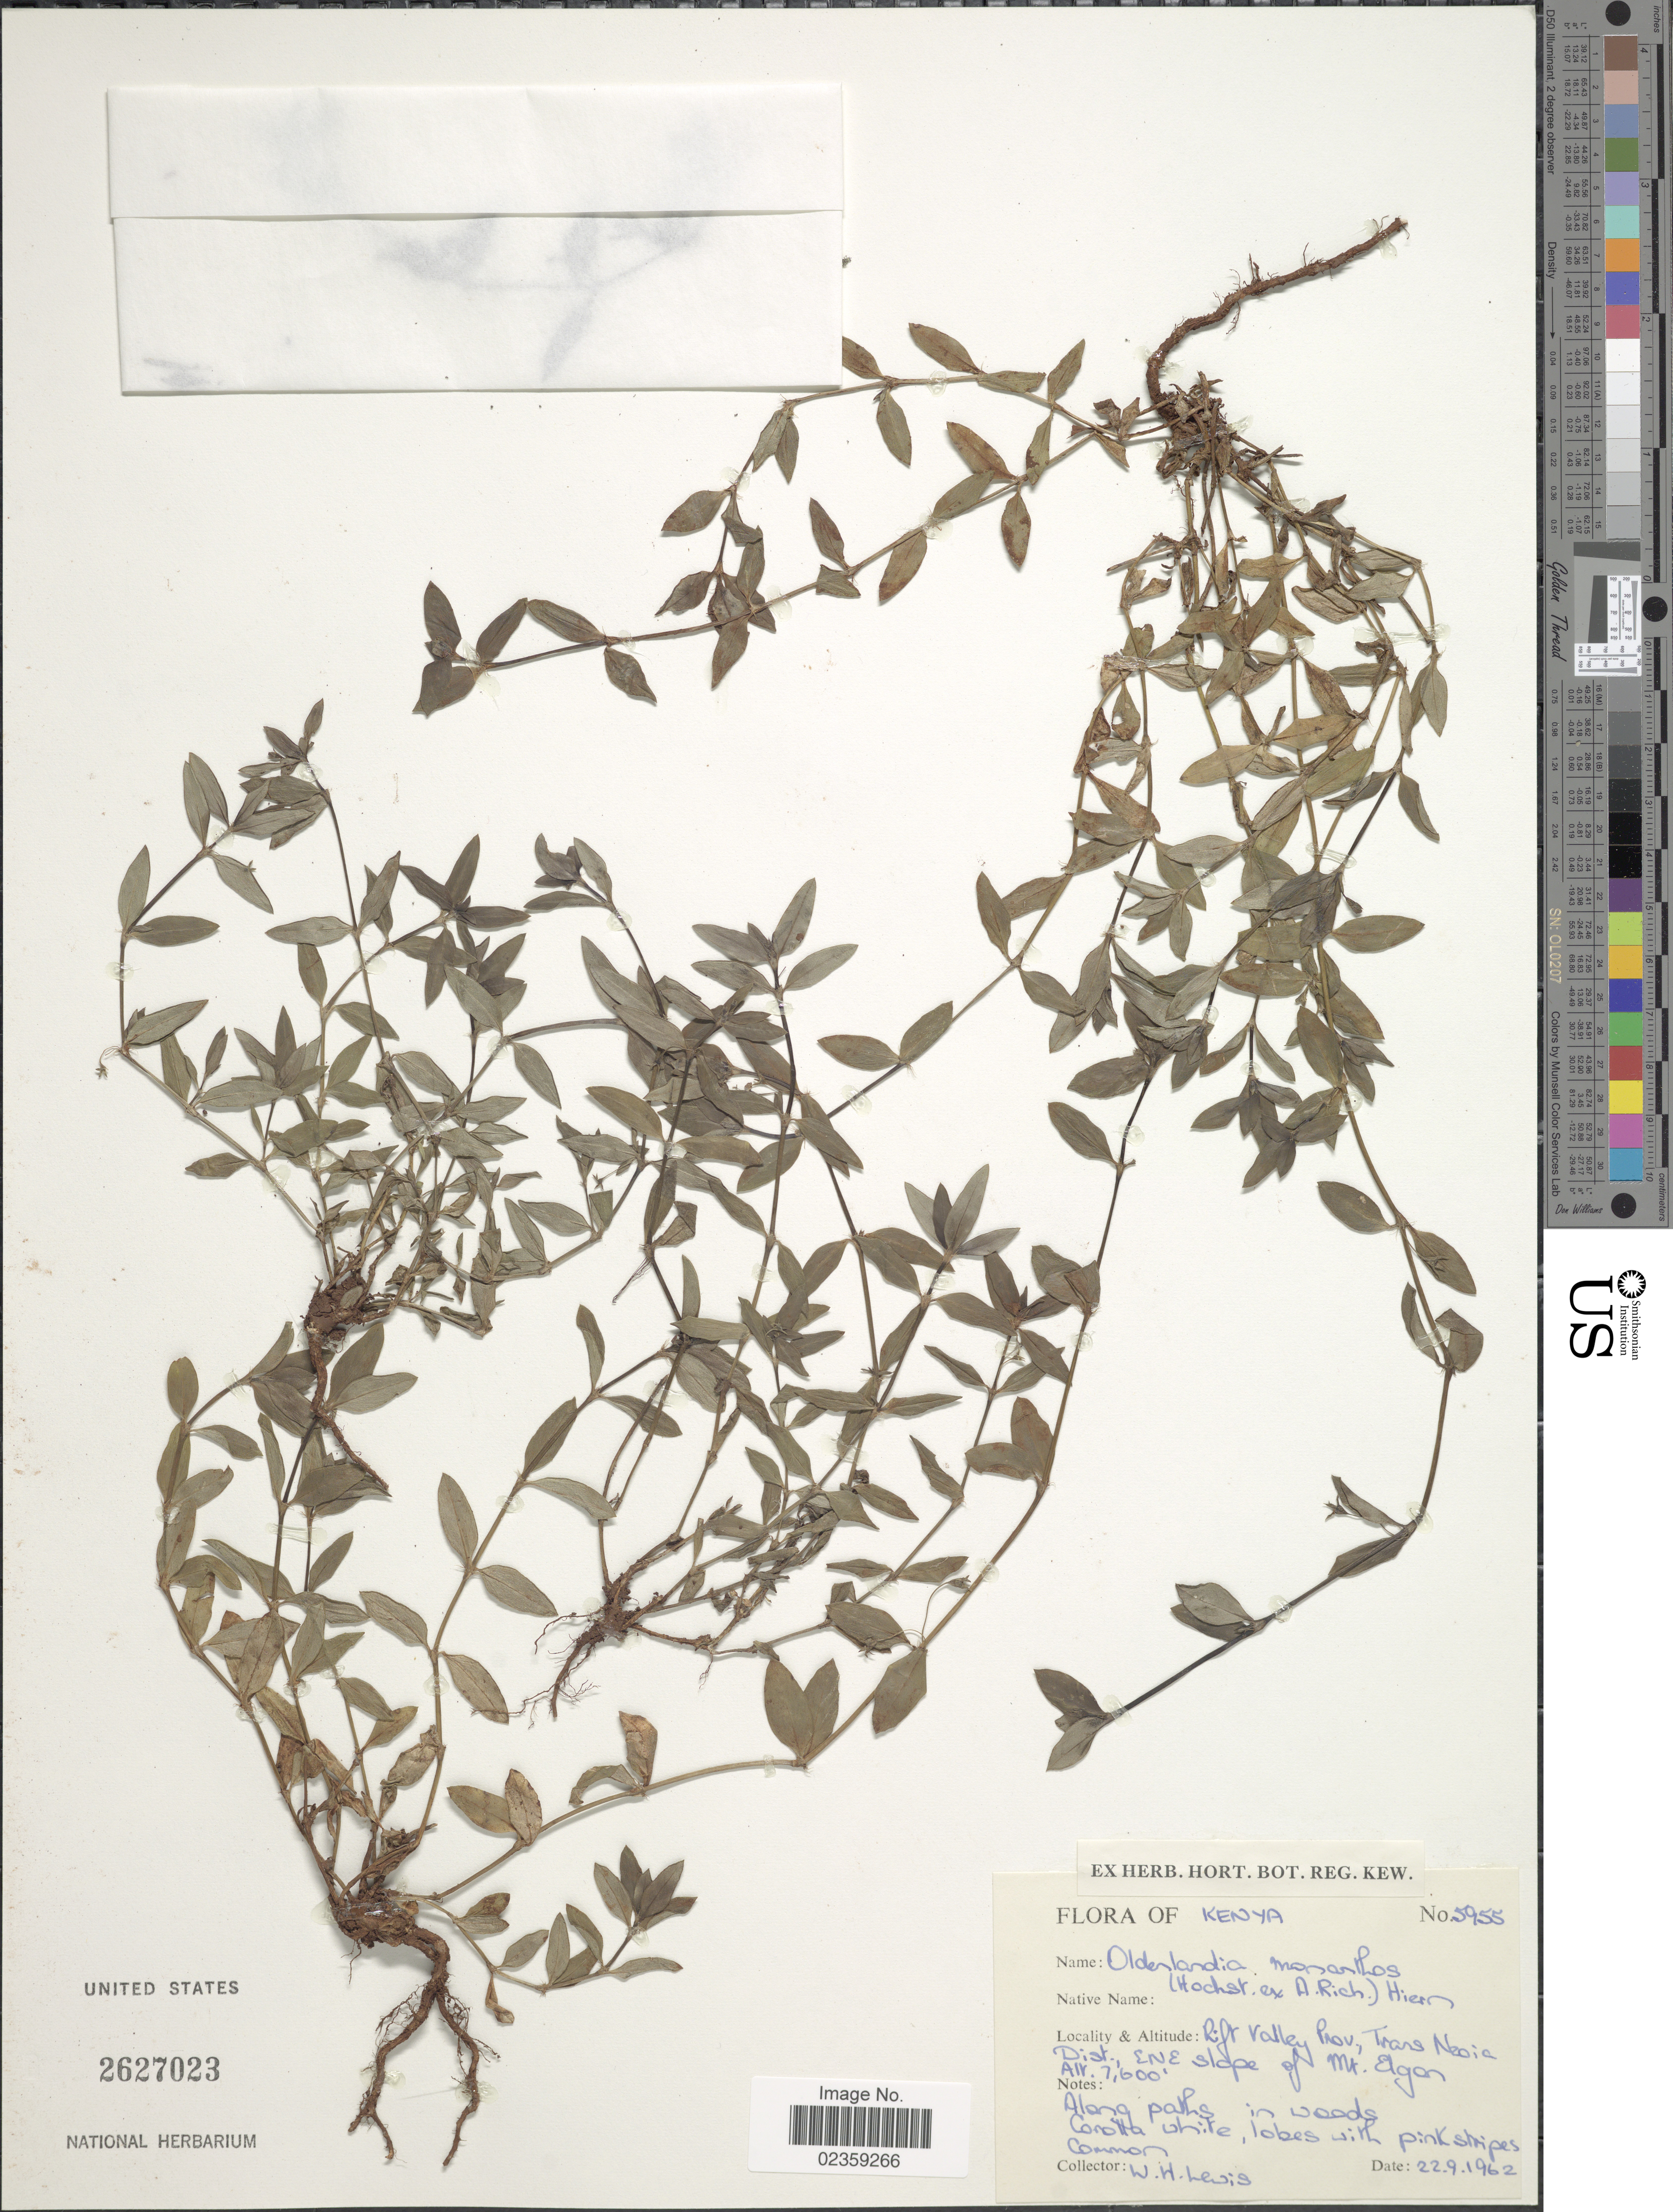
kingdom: Plantae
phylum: Tracheophyta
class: Magnoliopsida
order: Gentianales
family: Rubiaceae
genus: Oldenlandia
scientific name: Oldenlandia monanthos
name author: (Hochst. ex A. Rich.) Hiern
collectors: W. H. Lewis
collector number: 5955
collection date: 1962-09-22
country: Ethiopia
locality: Rift Valley Prov., Trans Neoia Dist., ENE slope of Mt. Agon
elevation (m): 2316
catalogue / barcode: US 2627023